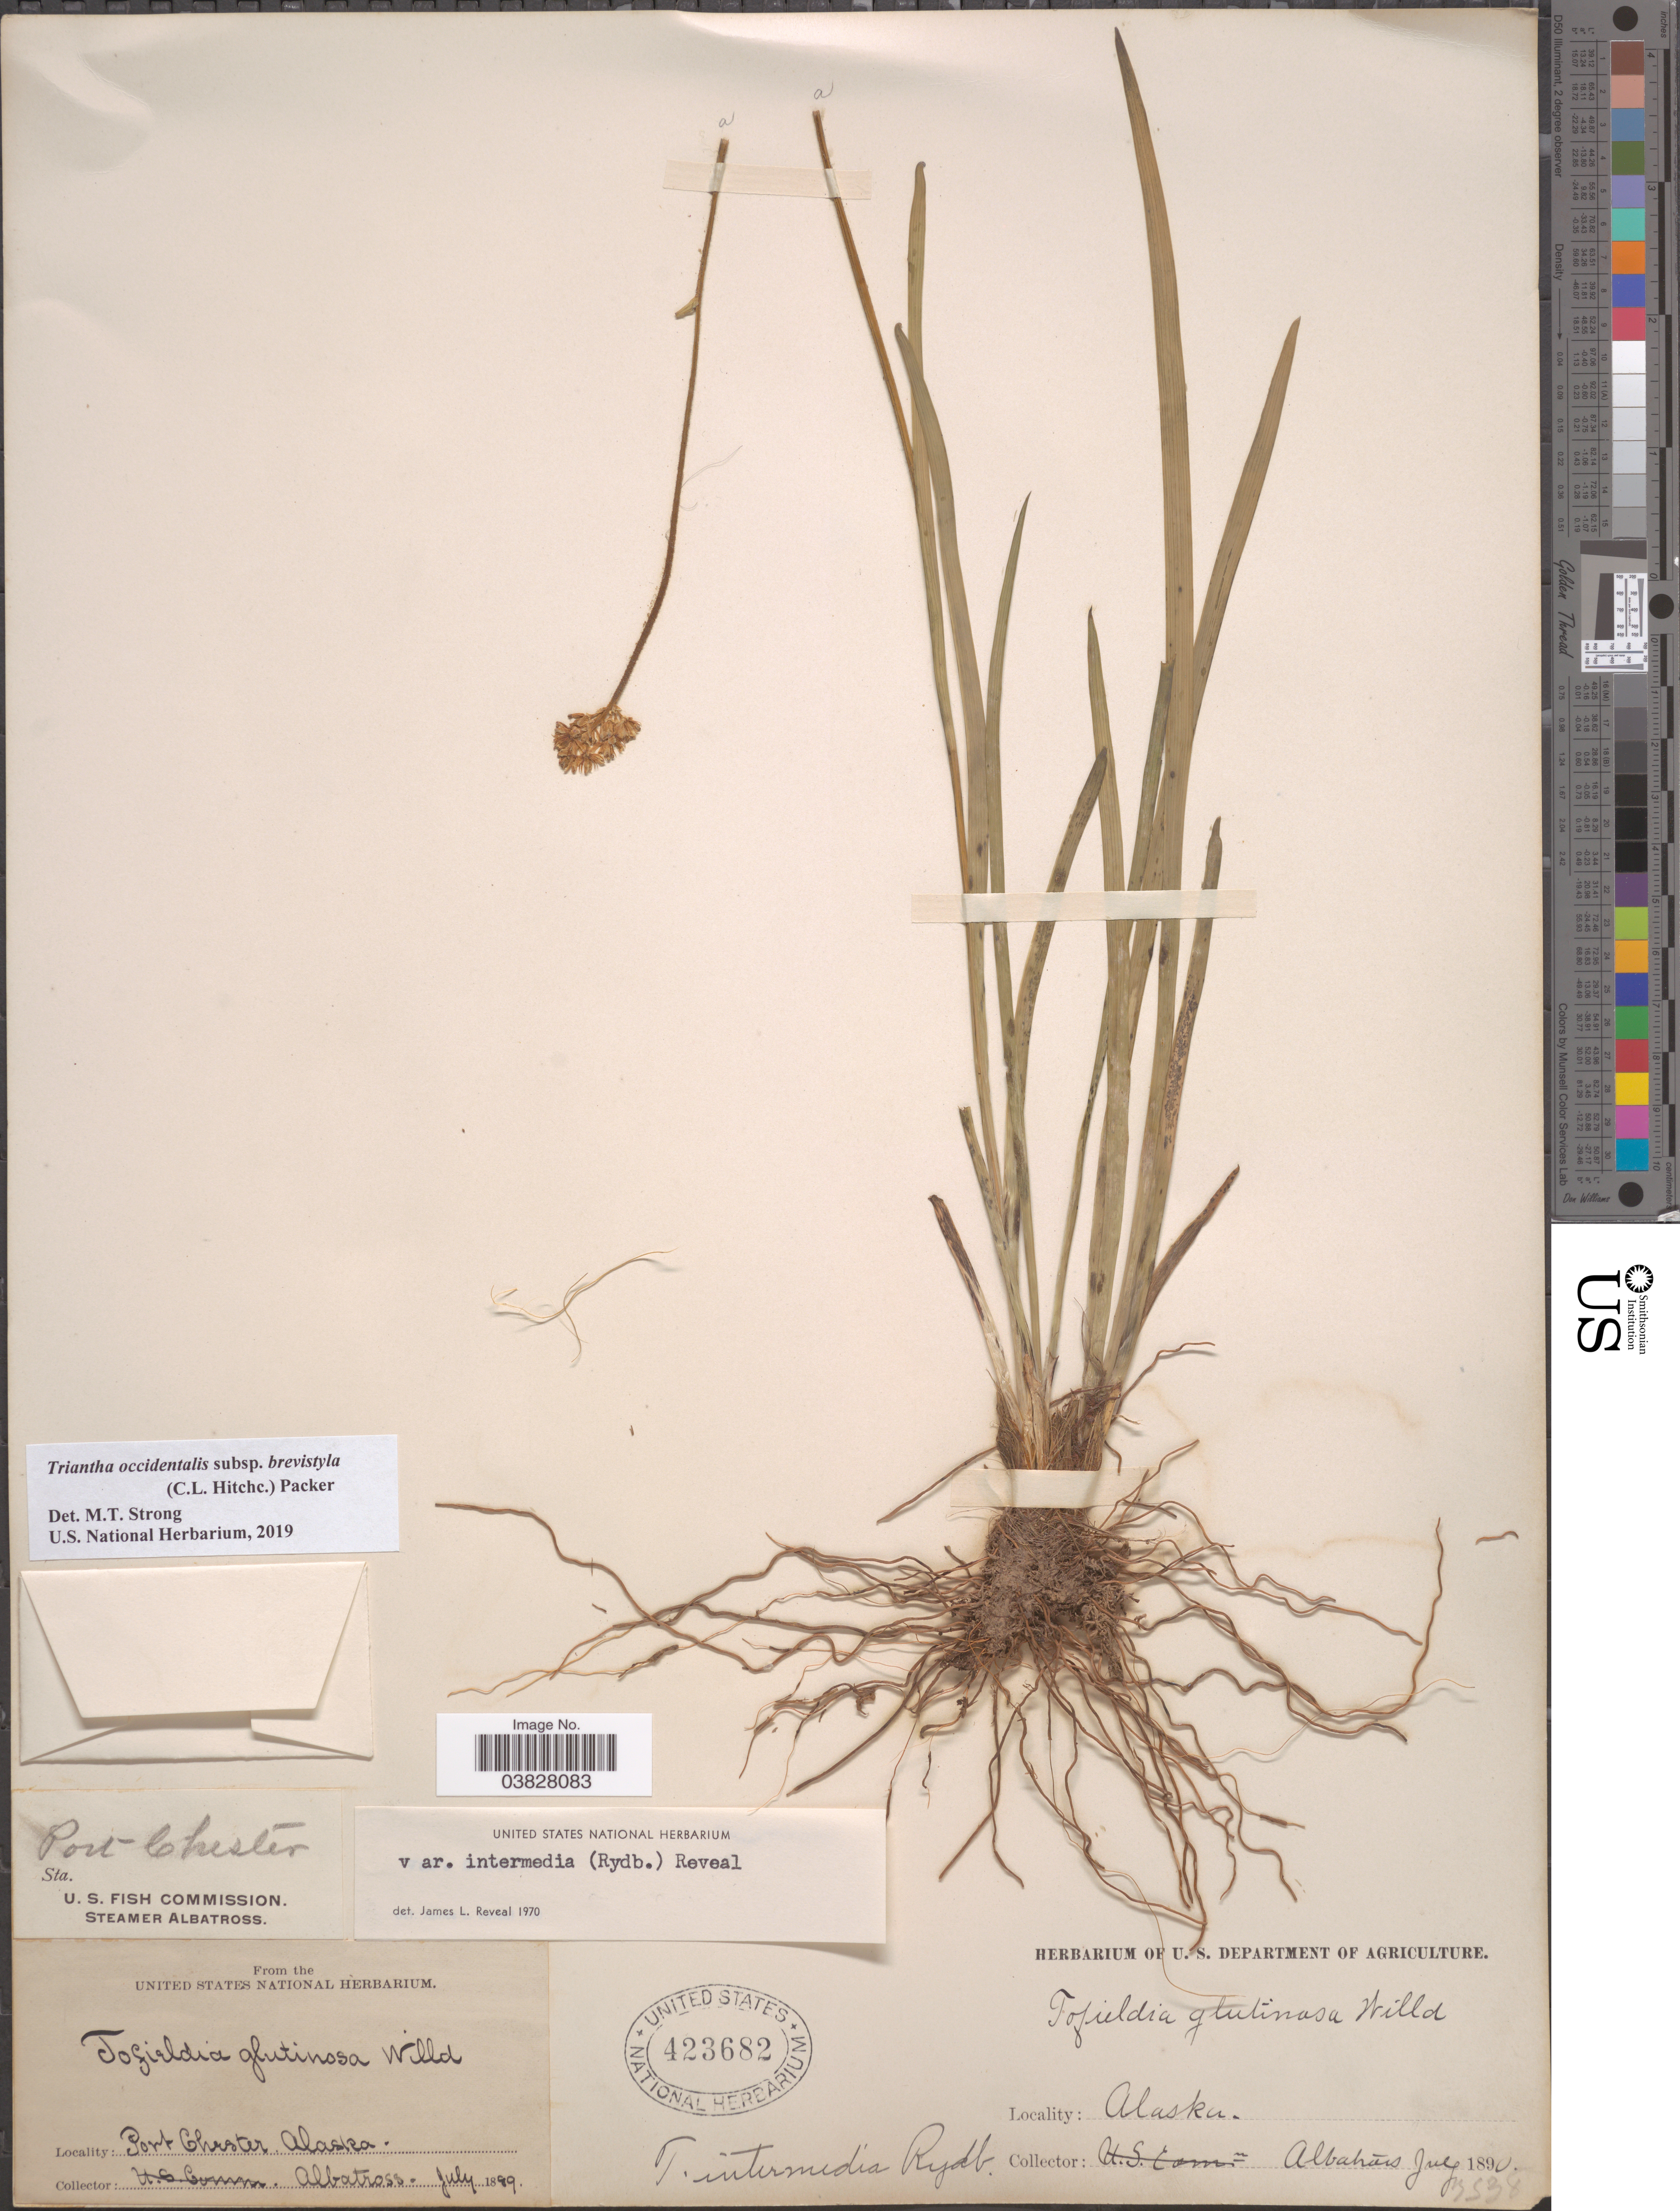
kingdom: Plantae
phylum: Tracheophyta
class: Liliopsida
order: Alismatales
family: Tofieldiaceae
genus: Triantha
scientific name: Triantha occidentalis subsp. brevistyla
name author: (C.L. Hitchc.) Packer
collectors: Albatross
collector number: B538*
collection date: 1890-07/1899-07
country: United States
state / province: Alaska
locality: Port Chester.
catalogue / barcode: US 423682